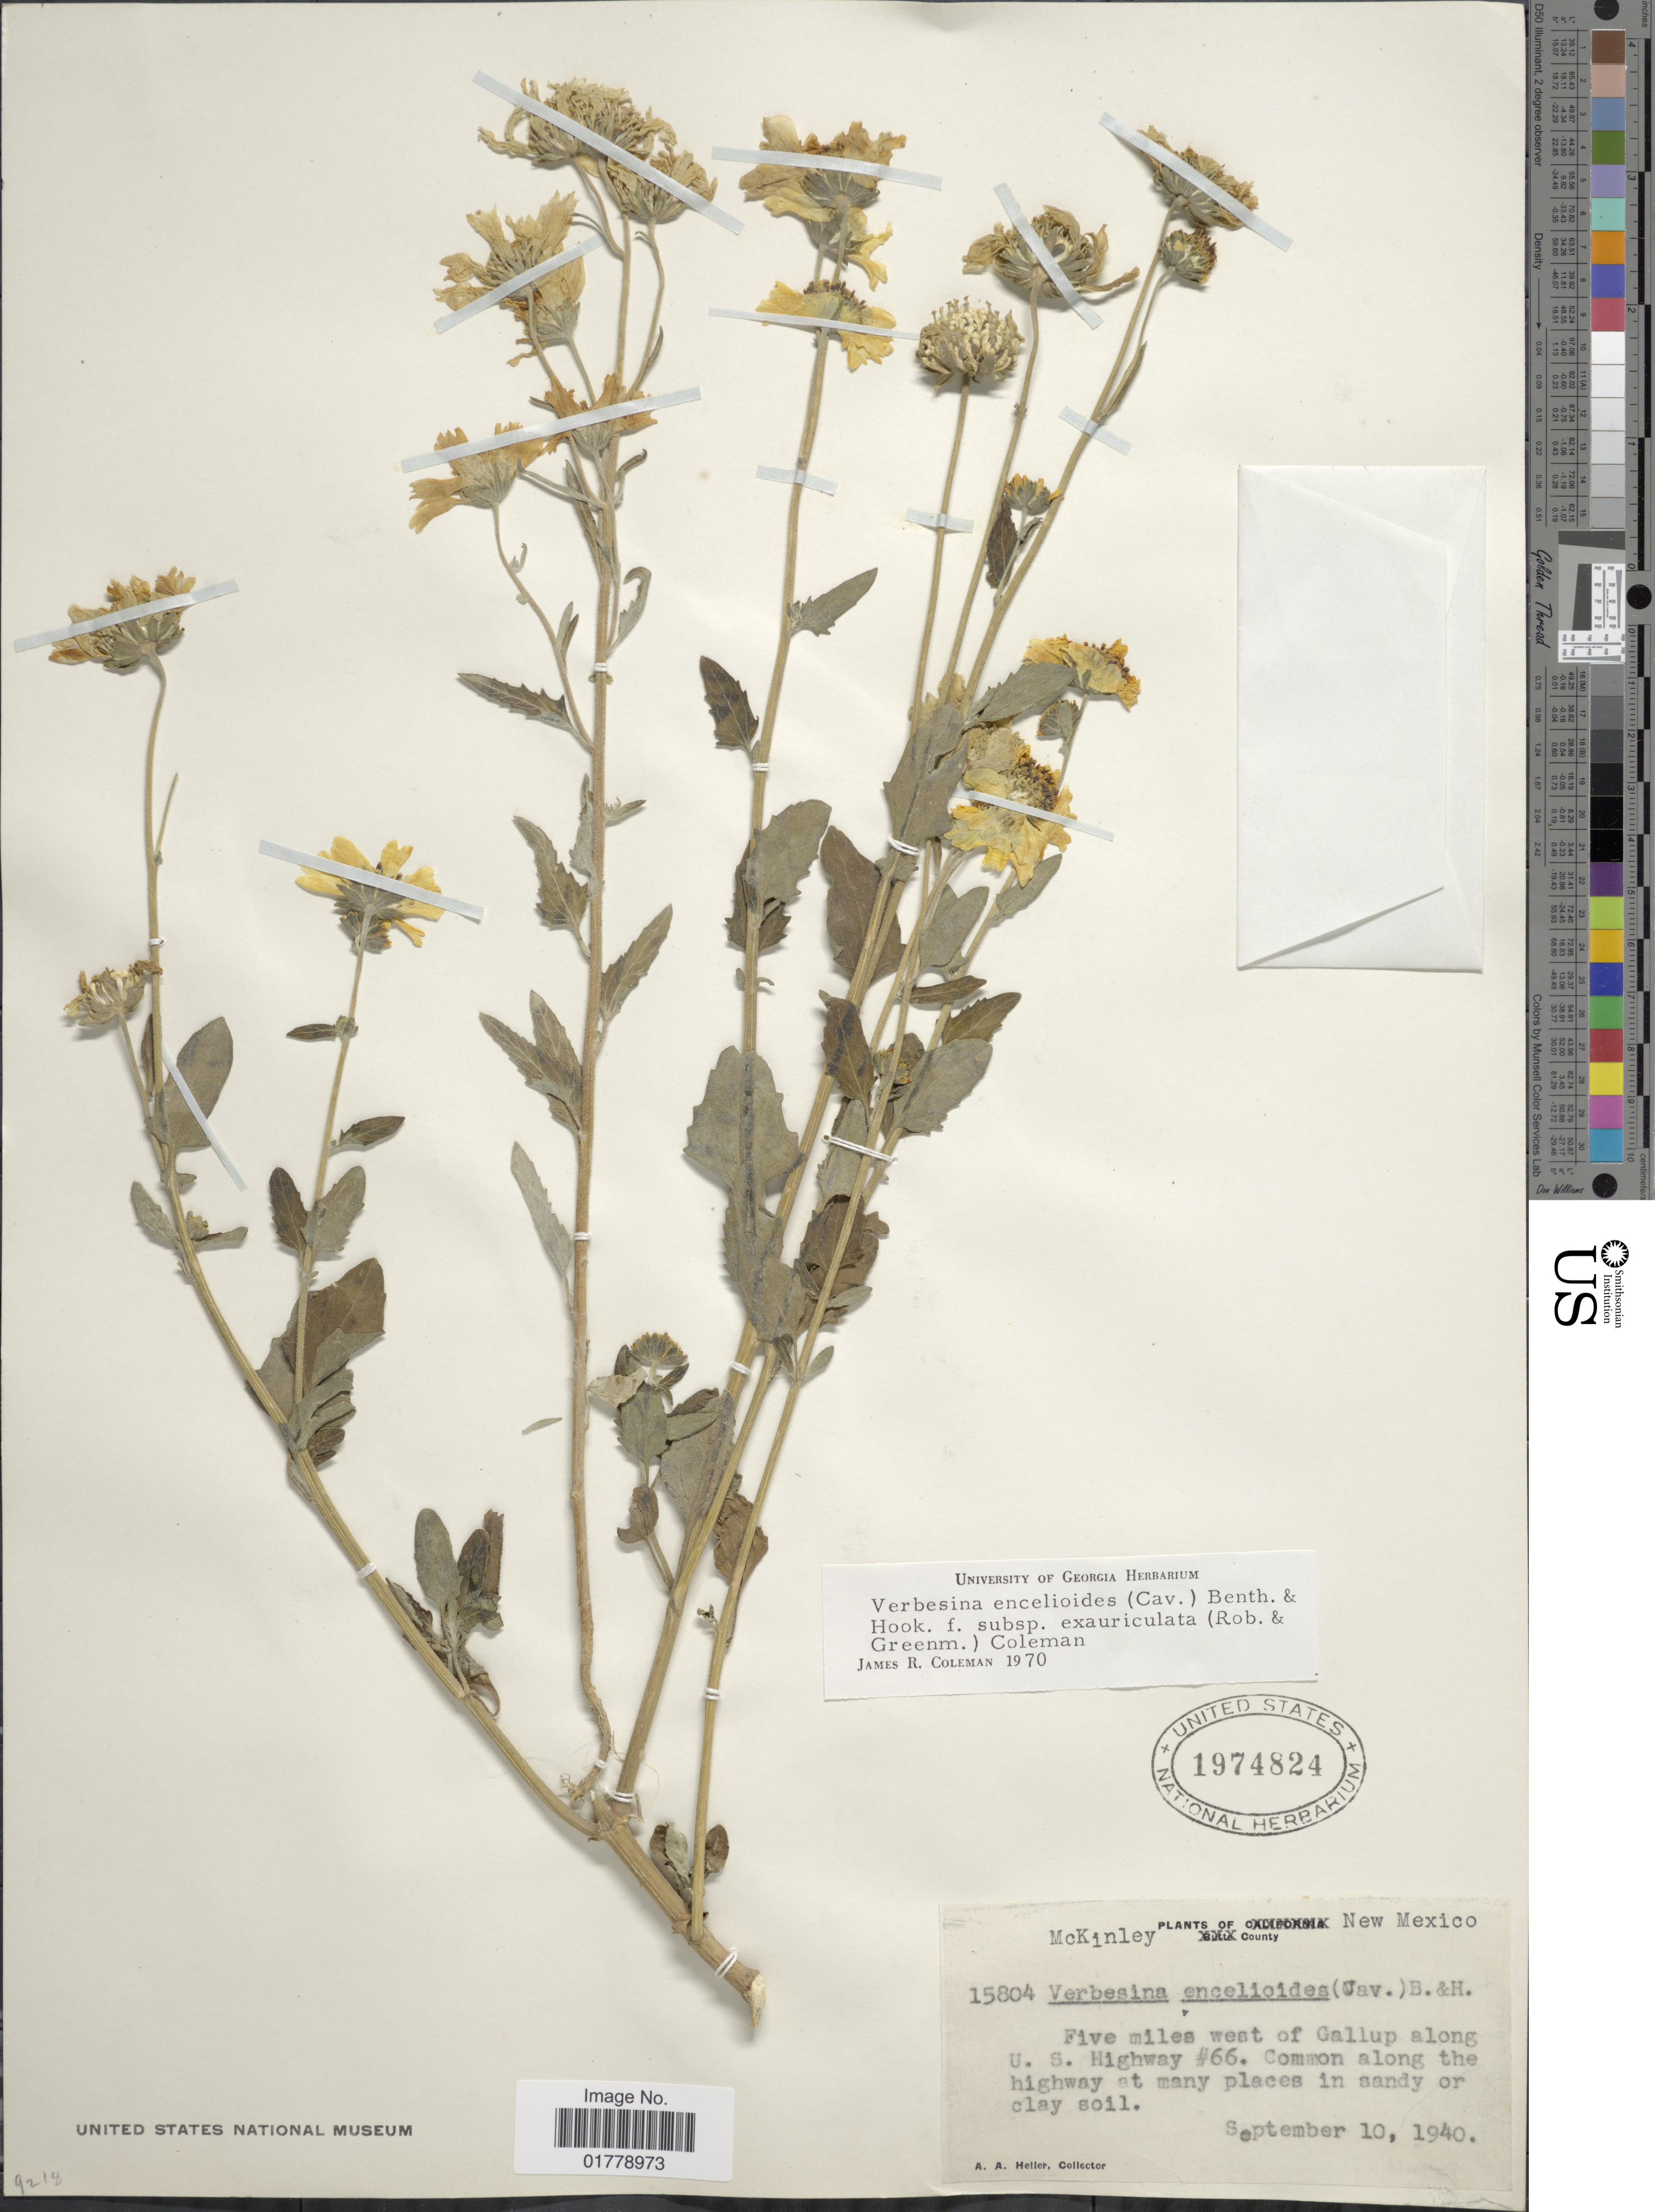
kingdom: Plantae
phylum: Tracheophyta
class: Magnoliopsida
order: Asterales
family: Asteraceae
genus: Verbesina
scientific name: Verbesina encelioides var. cana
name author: (B.L. Rob.) Greenm.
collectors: A. A. Heller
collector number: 15804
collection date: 1940-09-10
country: United States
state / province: New Mexico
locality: McKinley County. Five miles west of Gallup along U.S. Highway #66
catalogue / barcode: US 1974824